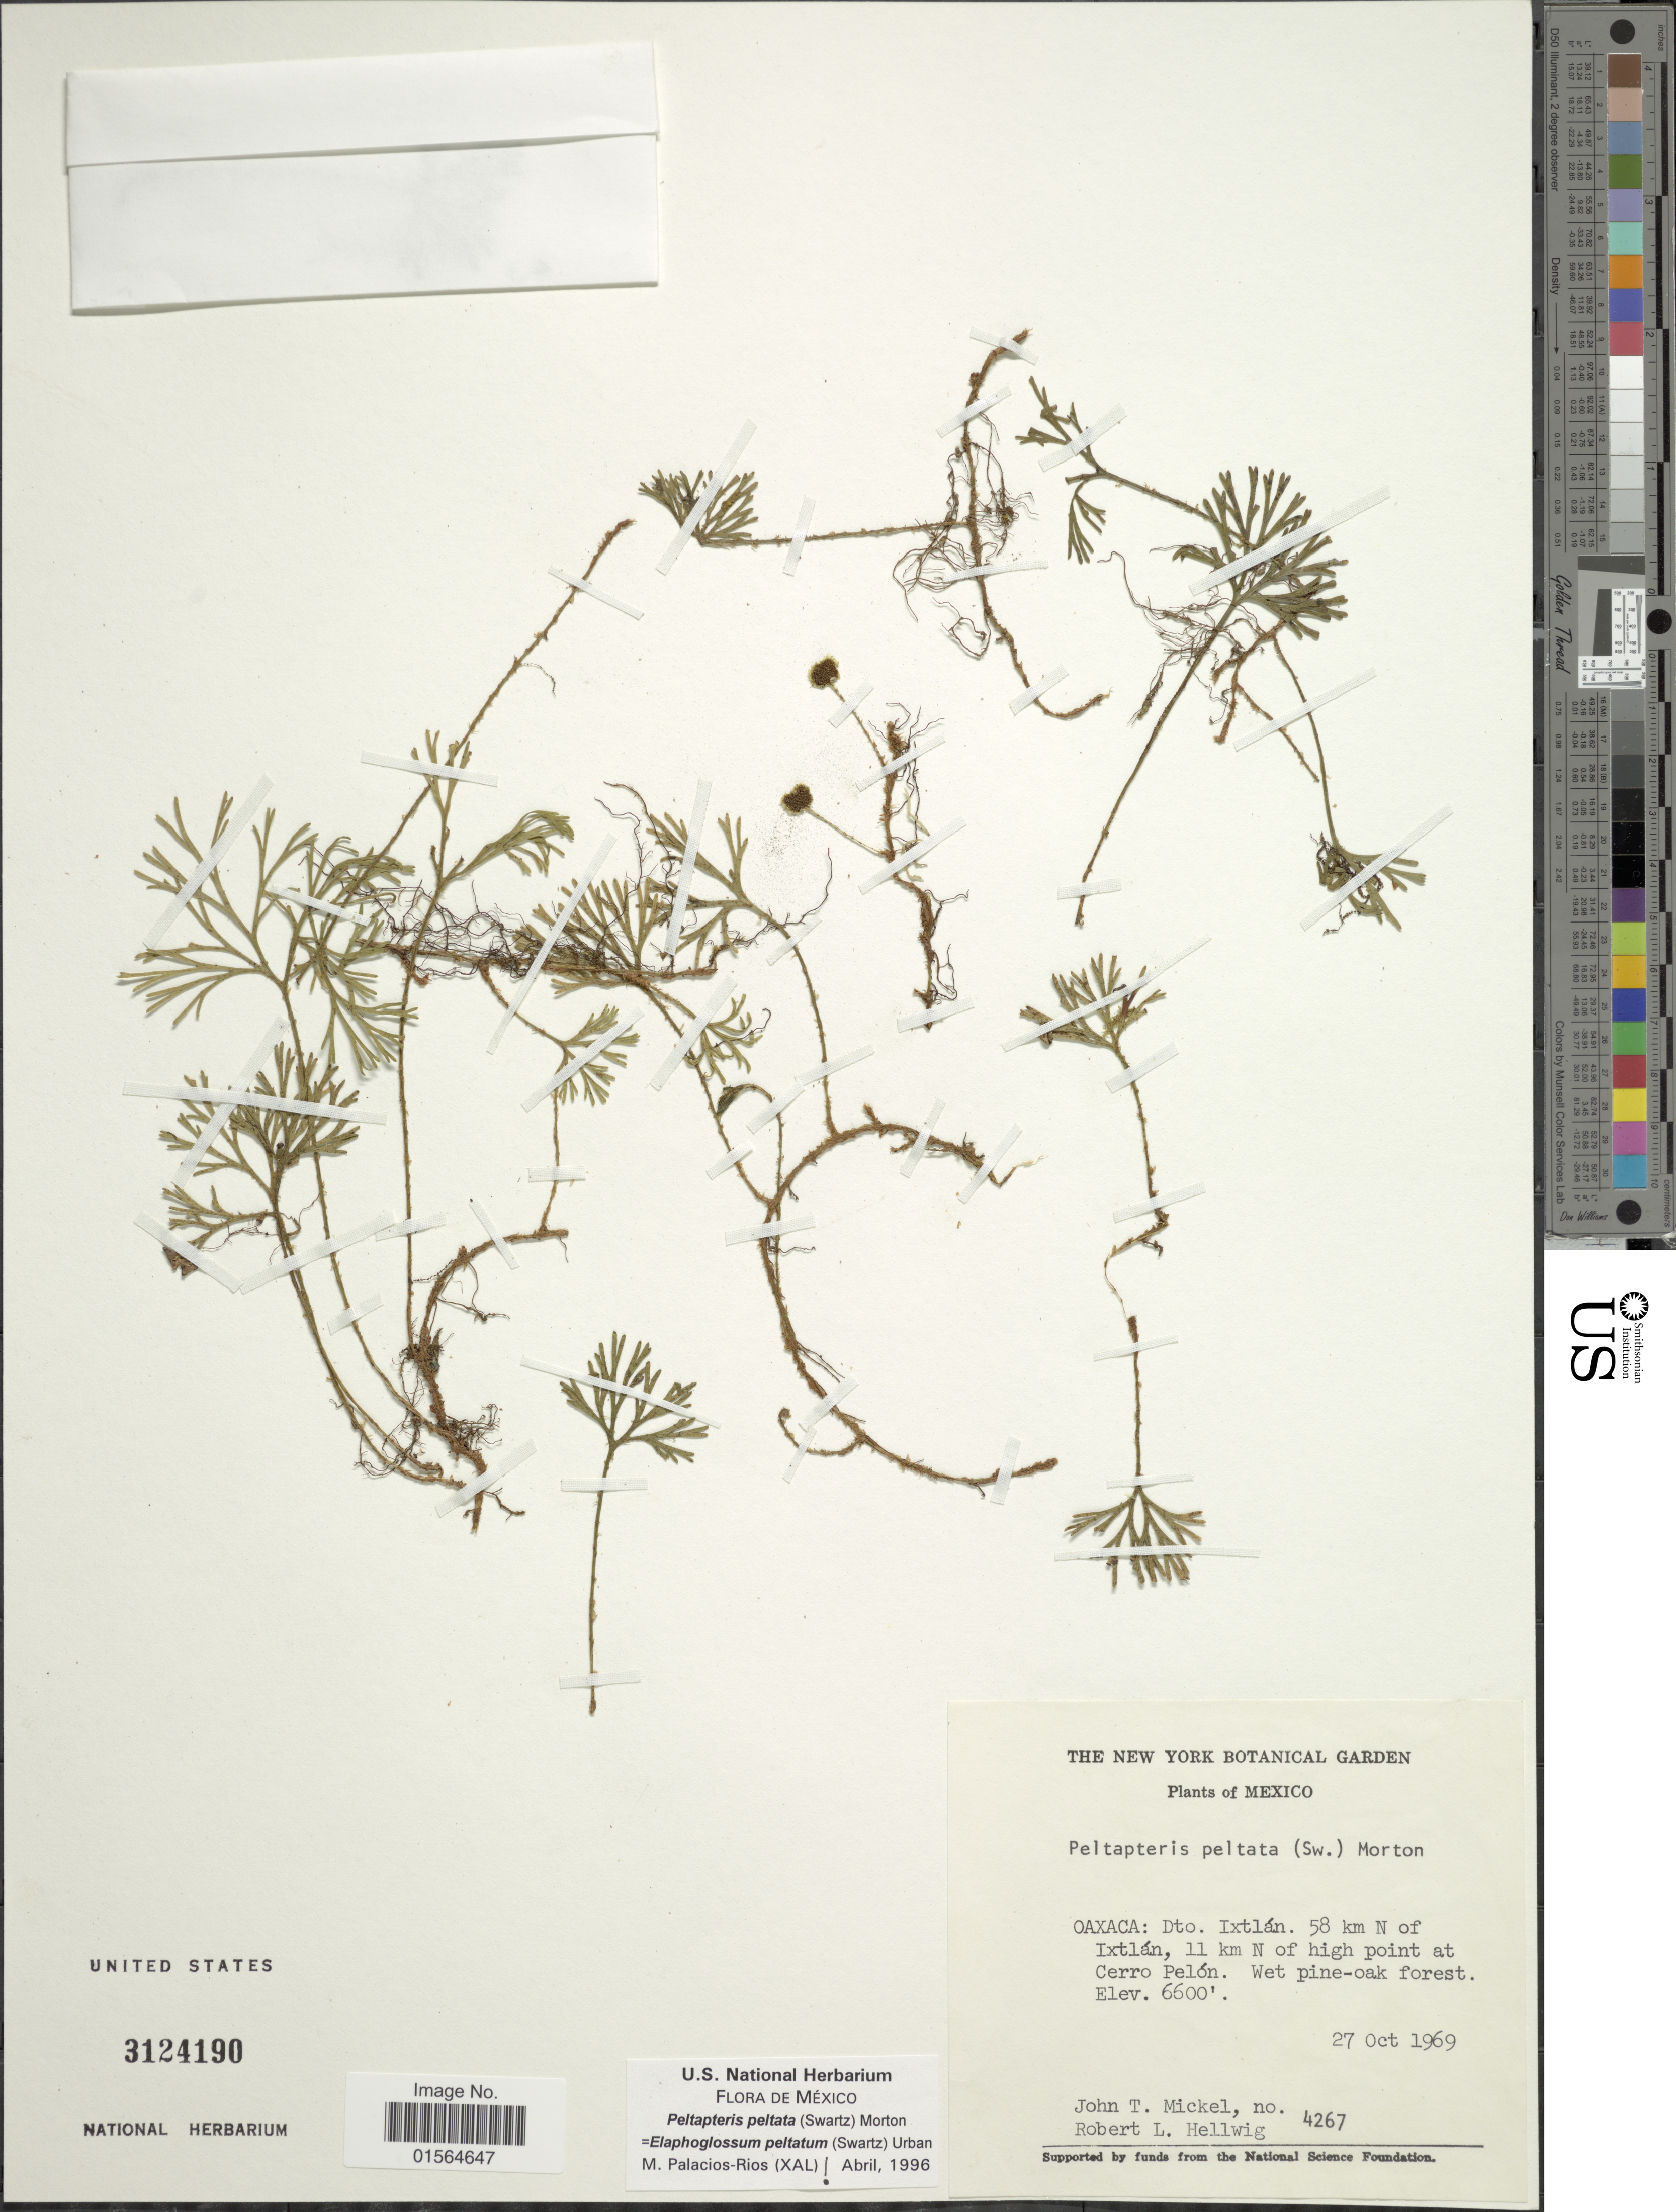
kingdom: Plantae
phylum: Tracheophyta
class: Polypodiopsida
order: Polypodiales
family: Dryopteridaceae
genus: Elaphoglossum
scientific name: Elaphoglossum peltatum f. peltatum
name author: (Sw.) Urb.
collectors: J. T. Mickel & R. Hellwig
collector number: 4267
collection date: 1969-10-27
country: Mexico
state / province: Oaxaca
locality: Dto. Ixtlan. 58 km N of Ixtlan, 11 km N of high point at Cerro Pelon. Wet pine oak forest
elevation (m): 2012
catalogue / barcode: US 3124190